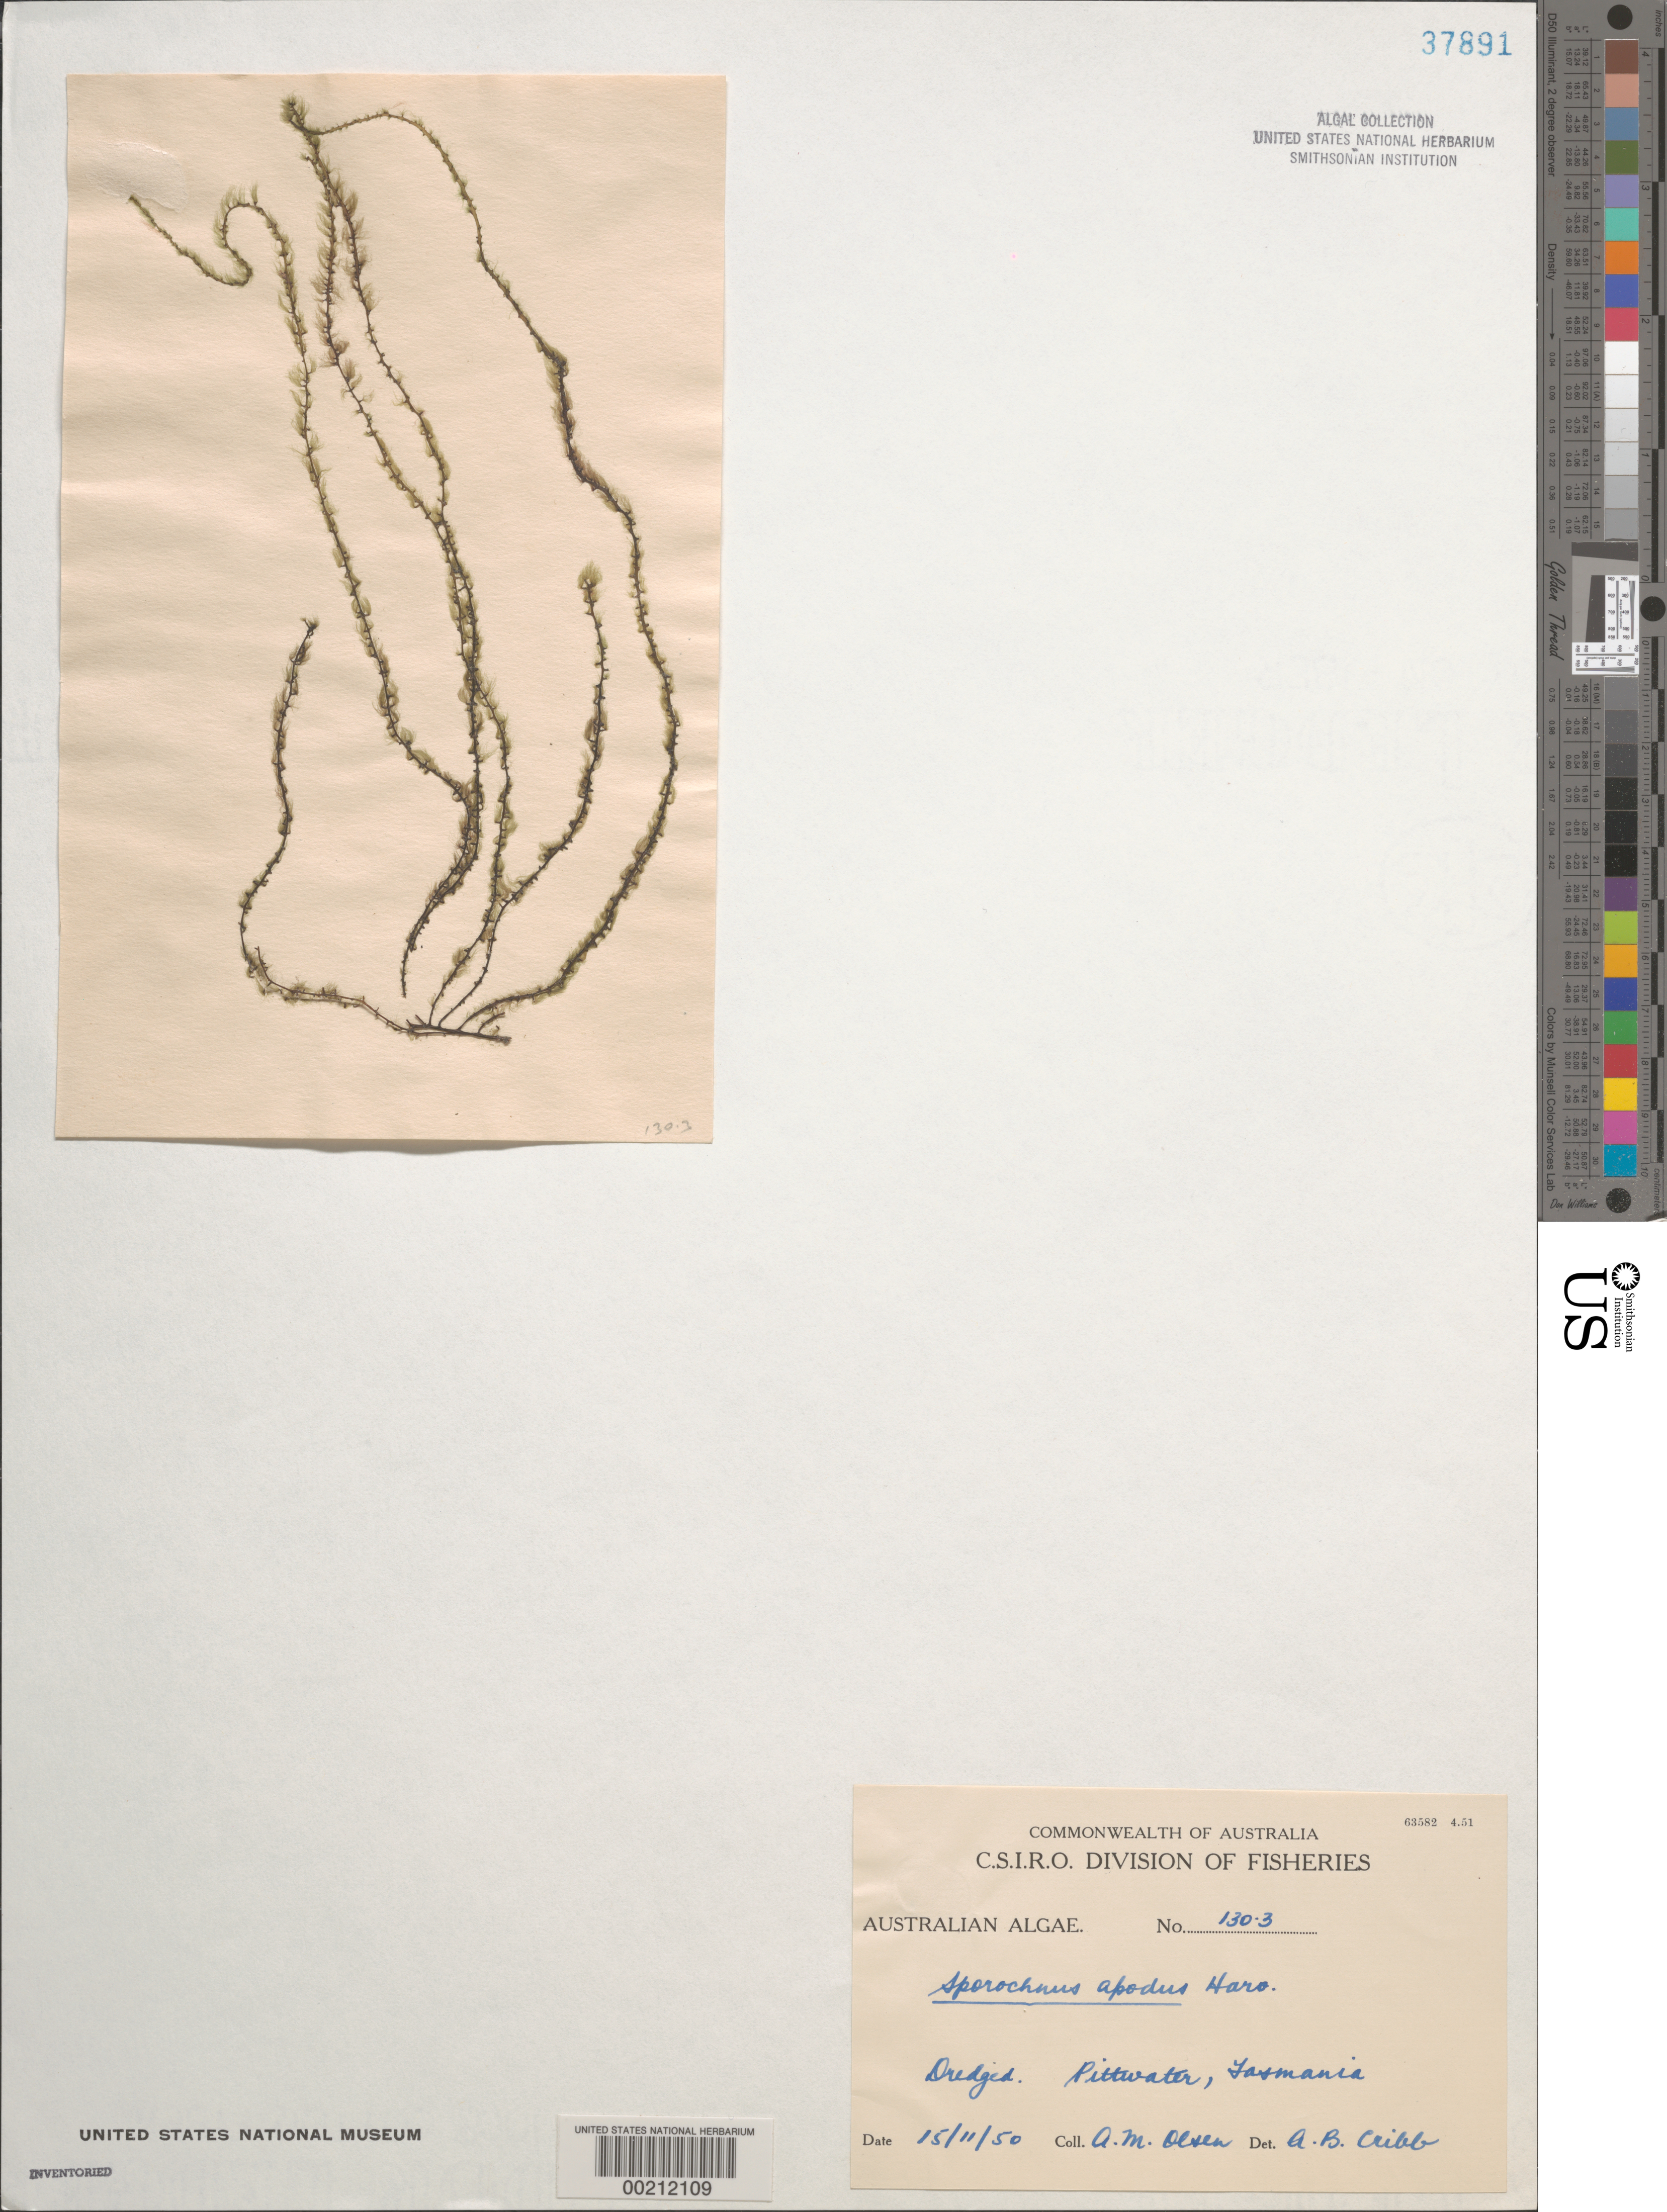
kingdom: Chromista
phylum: Ochrophyta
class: Phaeophyceae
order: Sporochnales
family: Sporochnaceae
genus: Sporochnus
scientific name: Sporochnus apodus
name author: Harv.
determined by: Cribb, A. B.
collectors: A. Olsen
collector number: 130.3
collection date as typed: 15 Nov 1950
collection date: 1950-11-15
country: Australia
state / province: Tasmania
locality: Pittwater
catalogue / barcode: US 37891